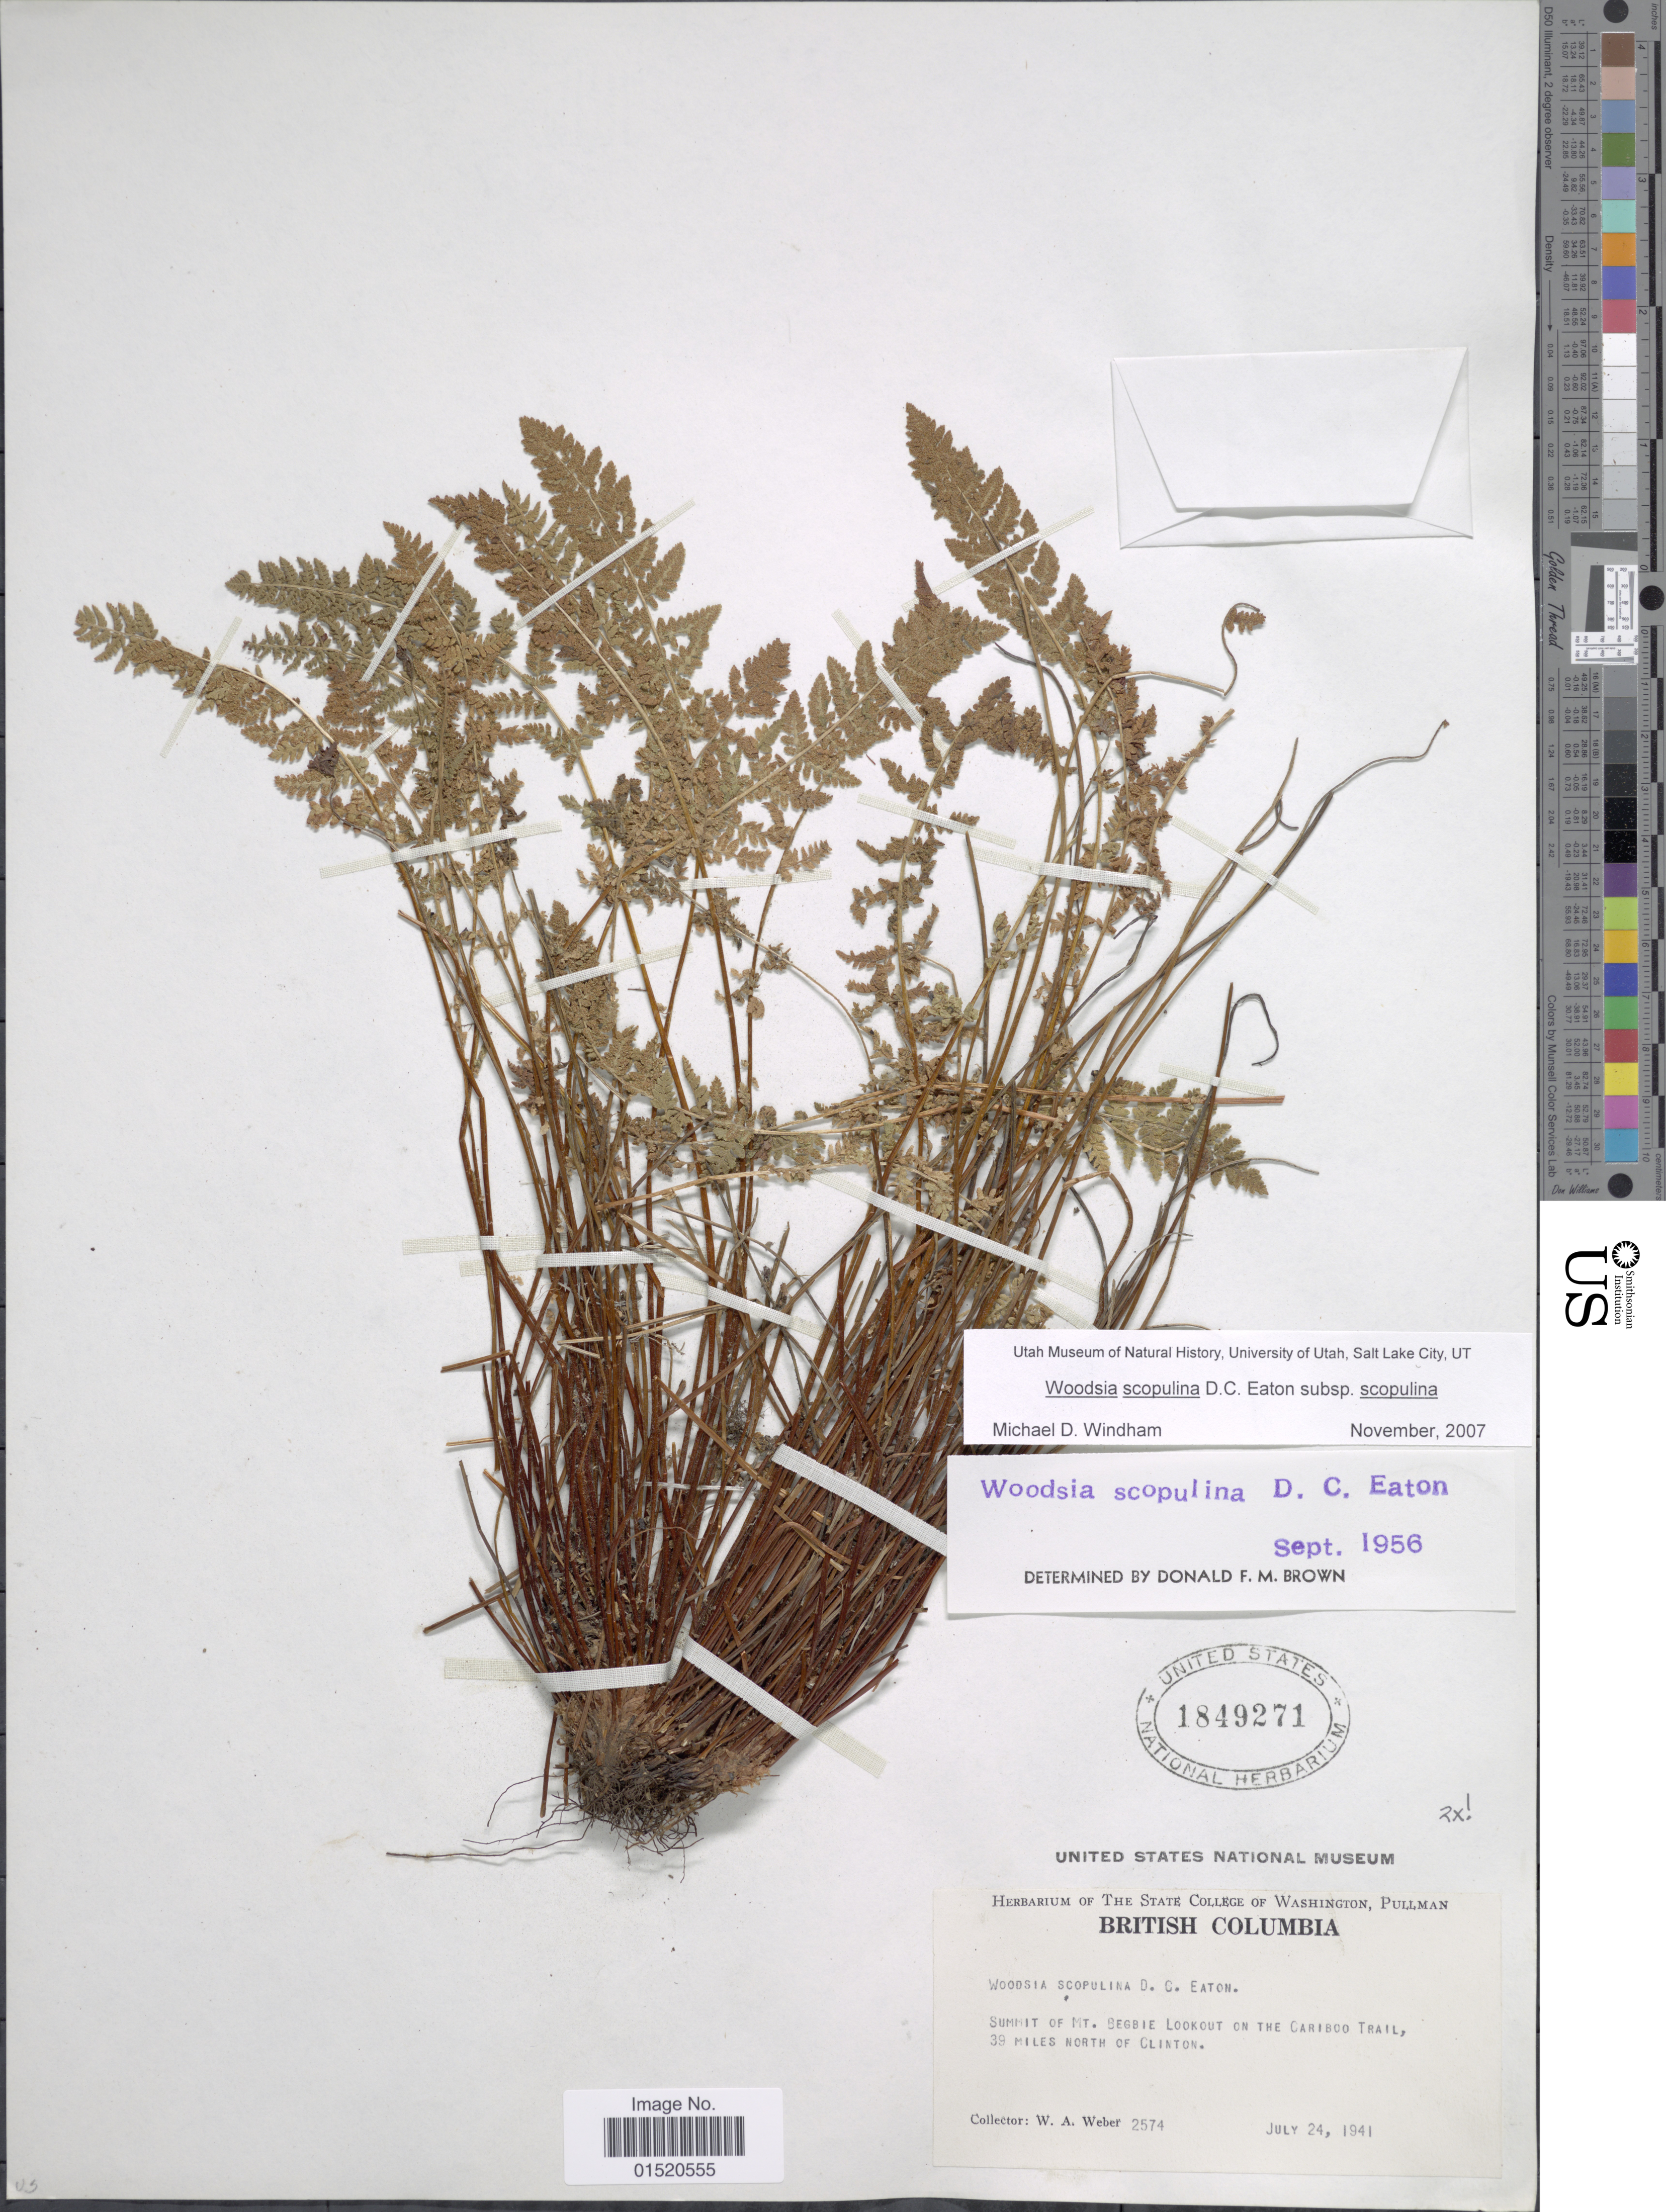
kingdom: Plantae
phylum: Tracheophyta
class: Polypodiopsida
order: Polypodiales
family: Woodsiaceae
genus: Woodsia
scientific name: Woodsia scopulina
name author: D.C. Eaton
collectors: W. A. Weber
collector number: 2574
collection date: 1941-07-24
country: Canada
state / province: British Columbia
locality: Summit of Mt Begbie Lookout on the Cariboo Trail, 39 miles north of Clinton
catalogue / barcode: US 1849271